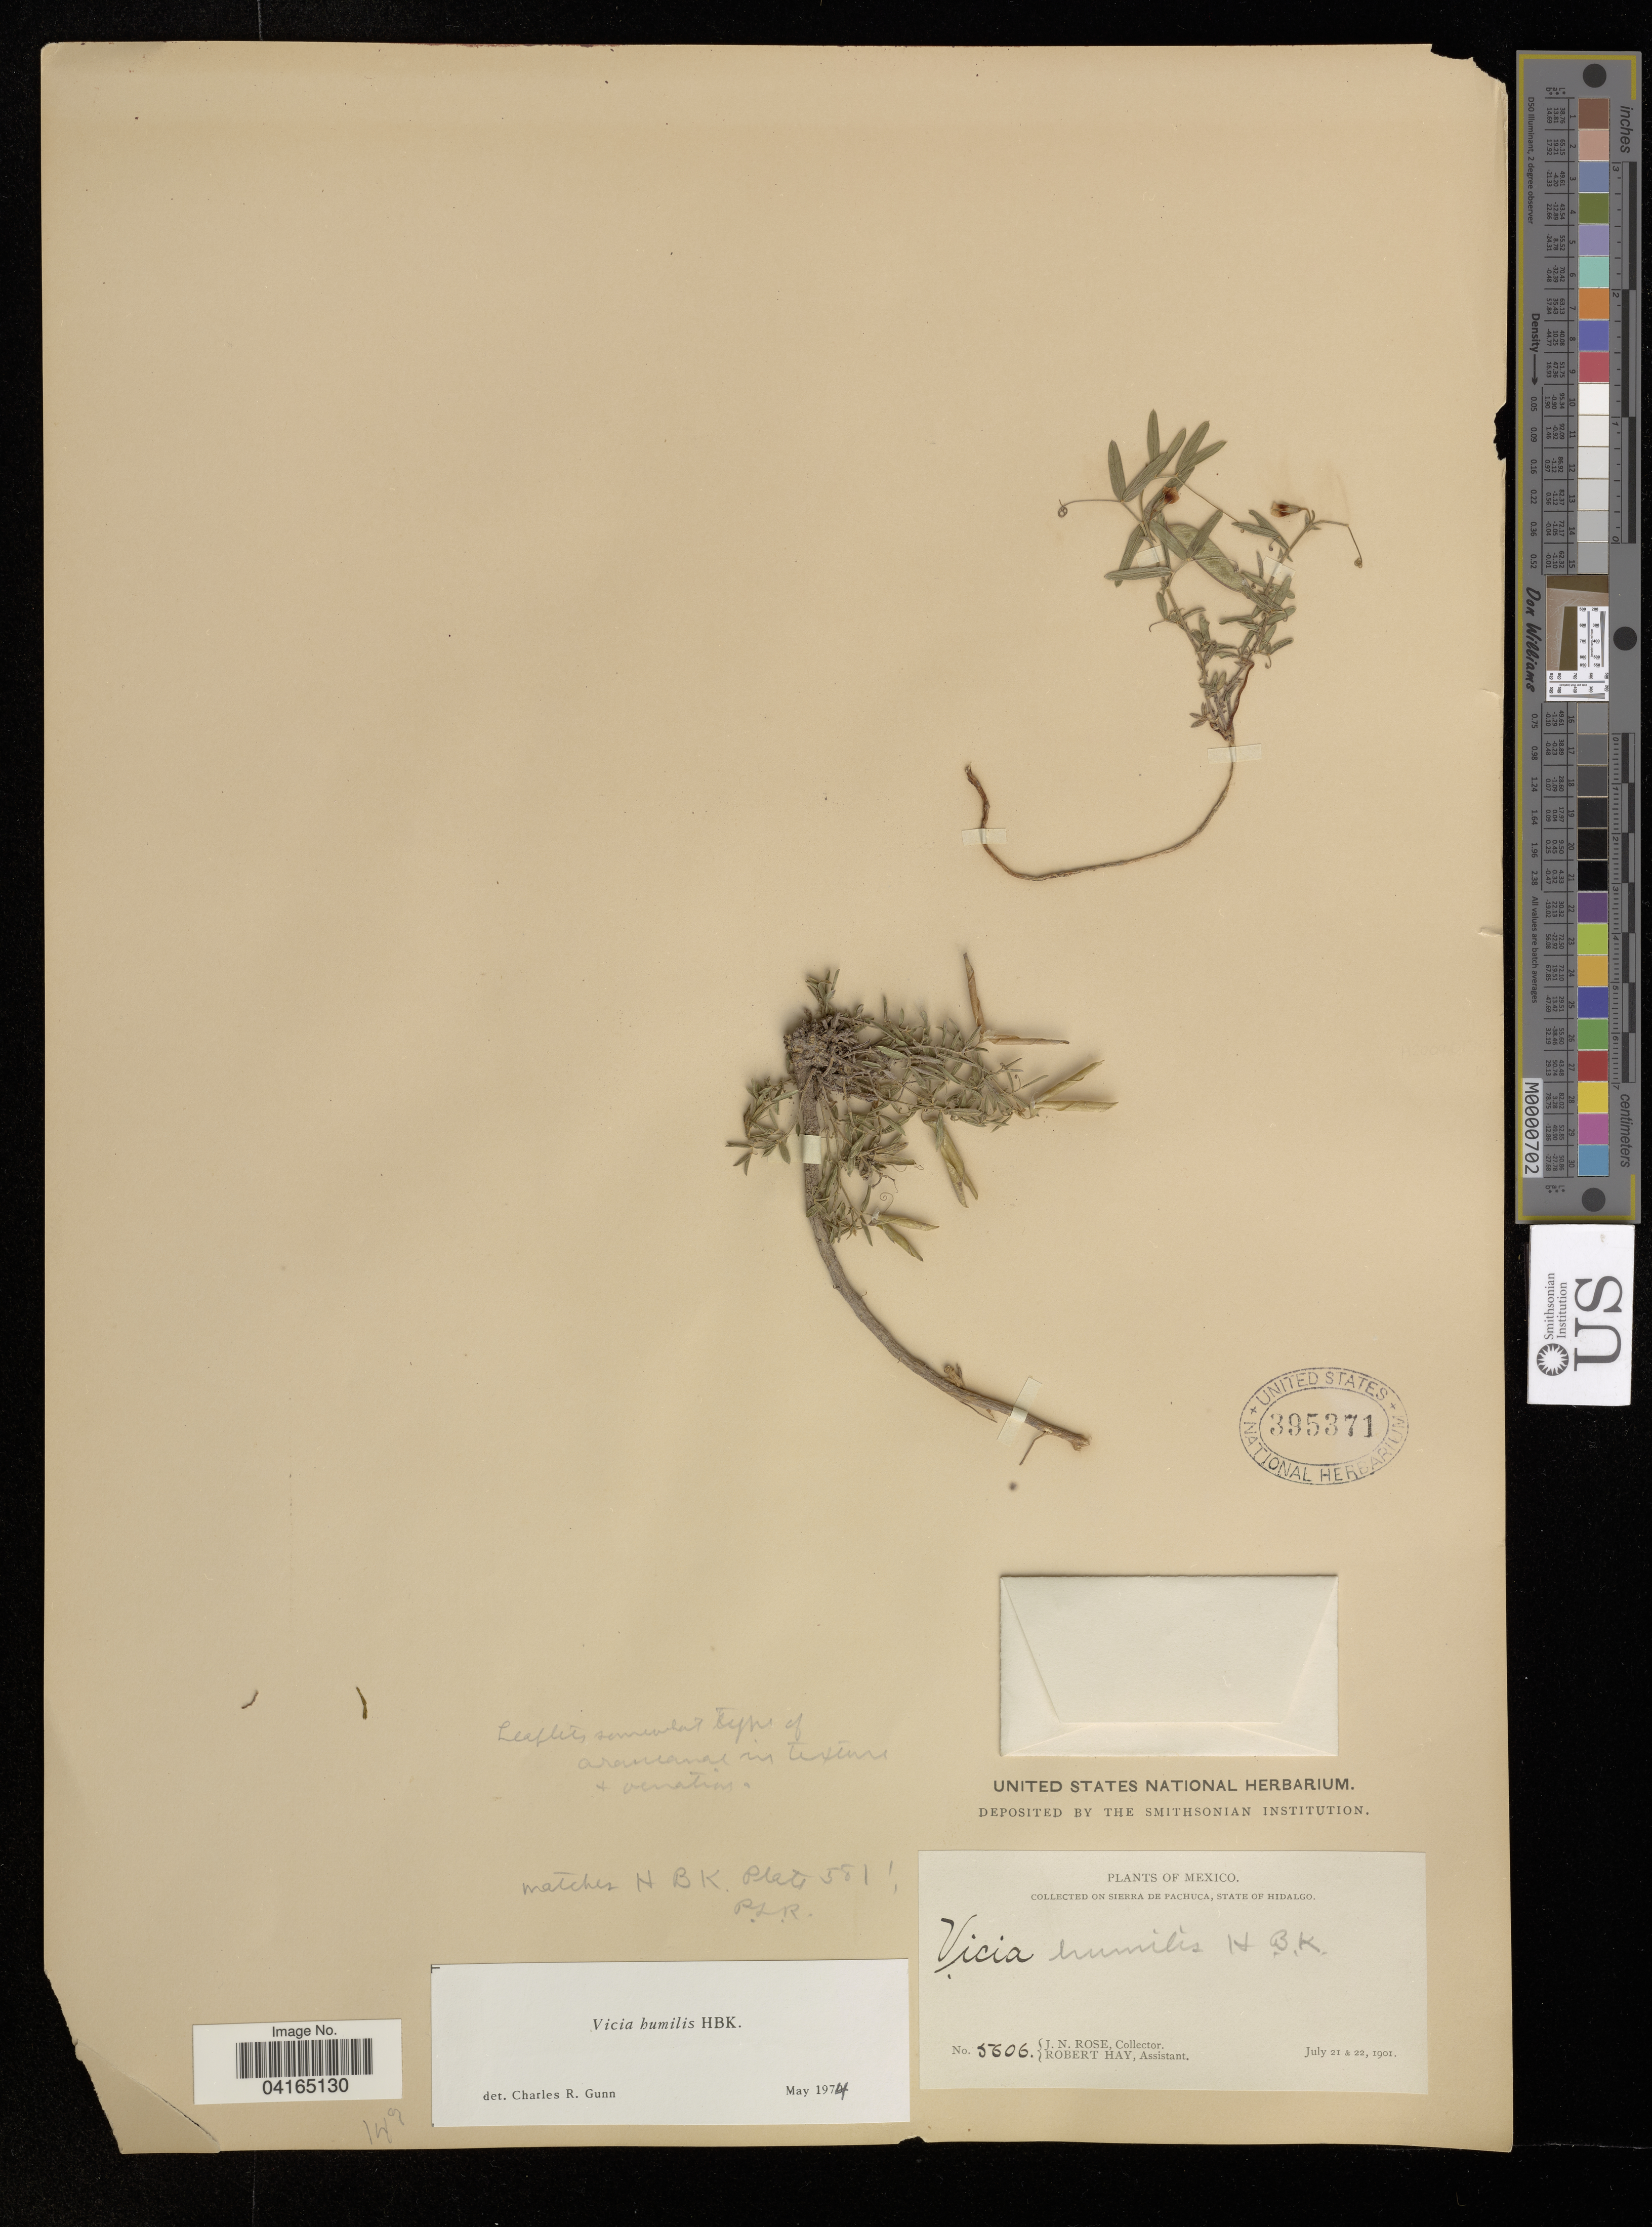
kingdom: Plantae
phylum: Tracheophyta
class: Magnoliopsida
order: Fabales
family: Fabaceae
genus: Vicia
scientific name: Vicia humilis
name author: Kunth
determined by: Hechenleitner, Paulina, RBG Edinburgh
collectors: J. N. Rose & R. Hay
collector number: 5606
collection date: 1901-07-21/1901-07-22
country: Mexico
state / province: Hidalgo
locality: Sierra de Pachuca.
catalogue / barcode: US 395371